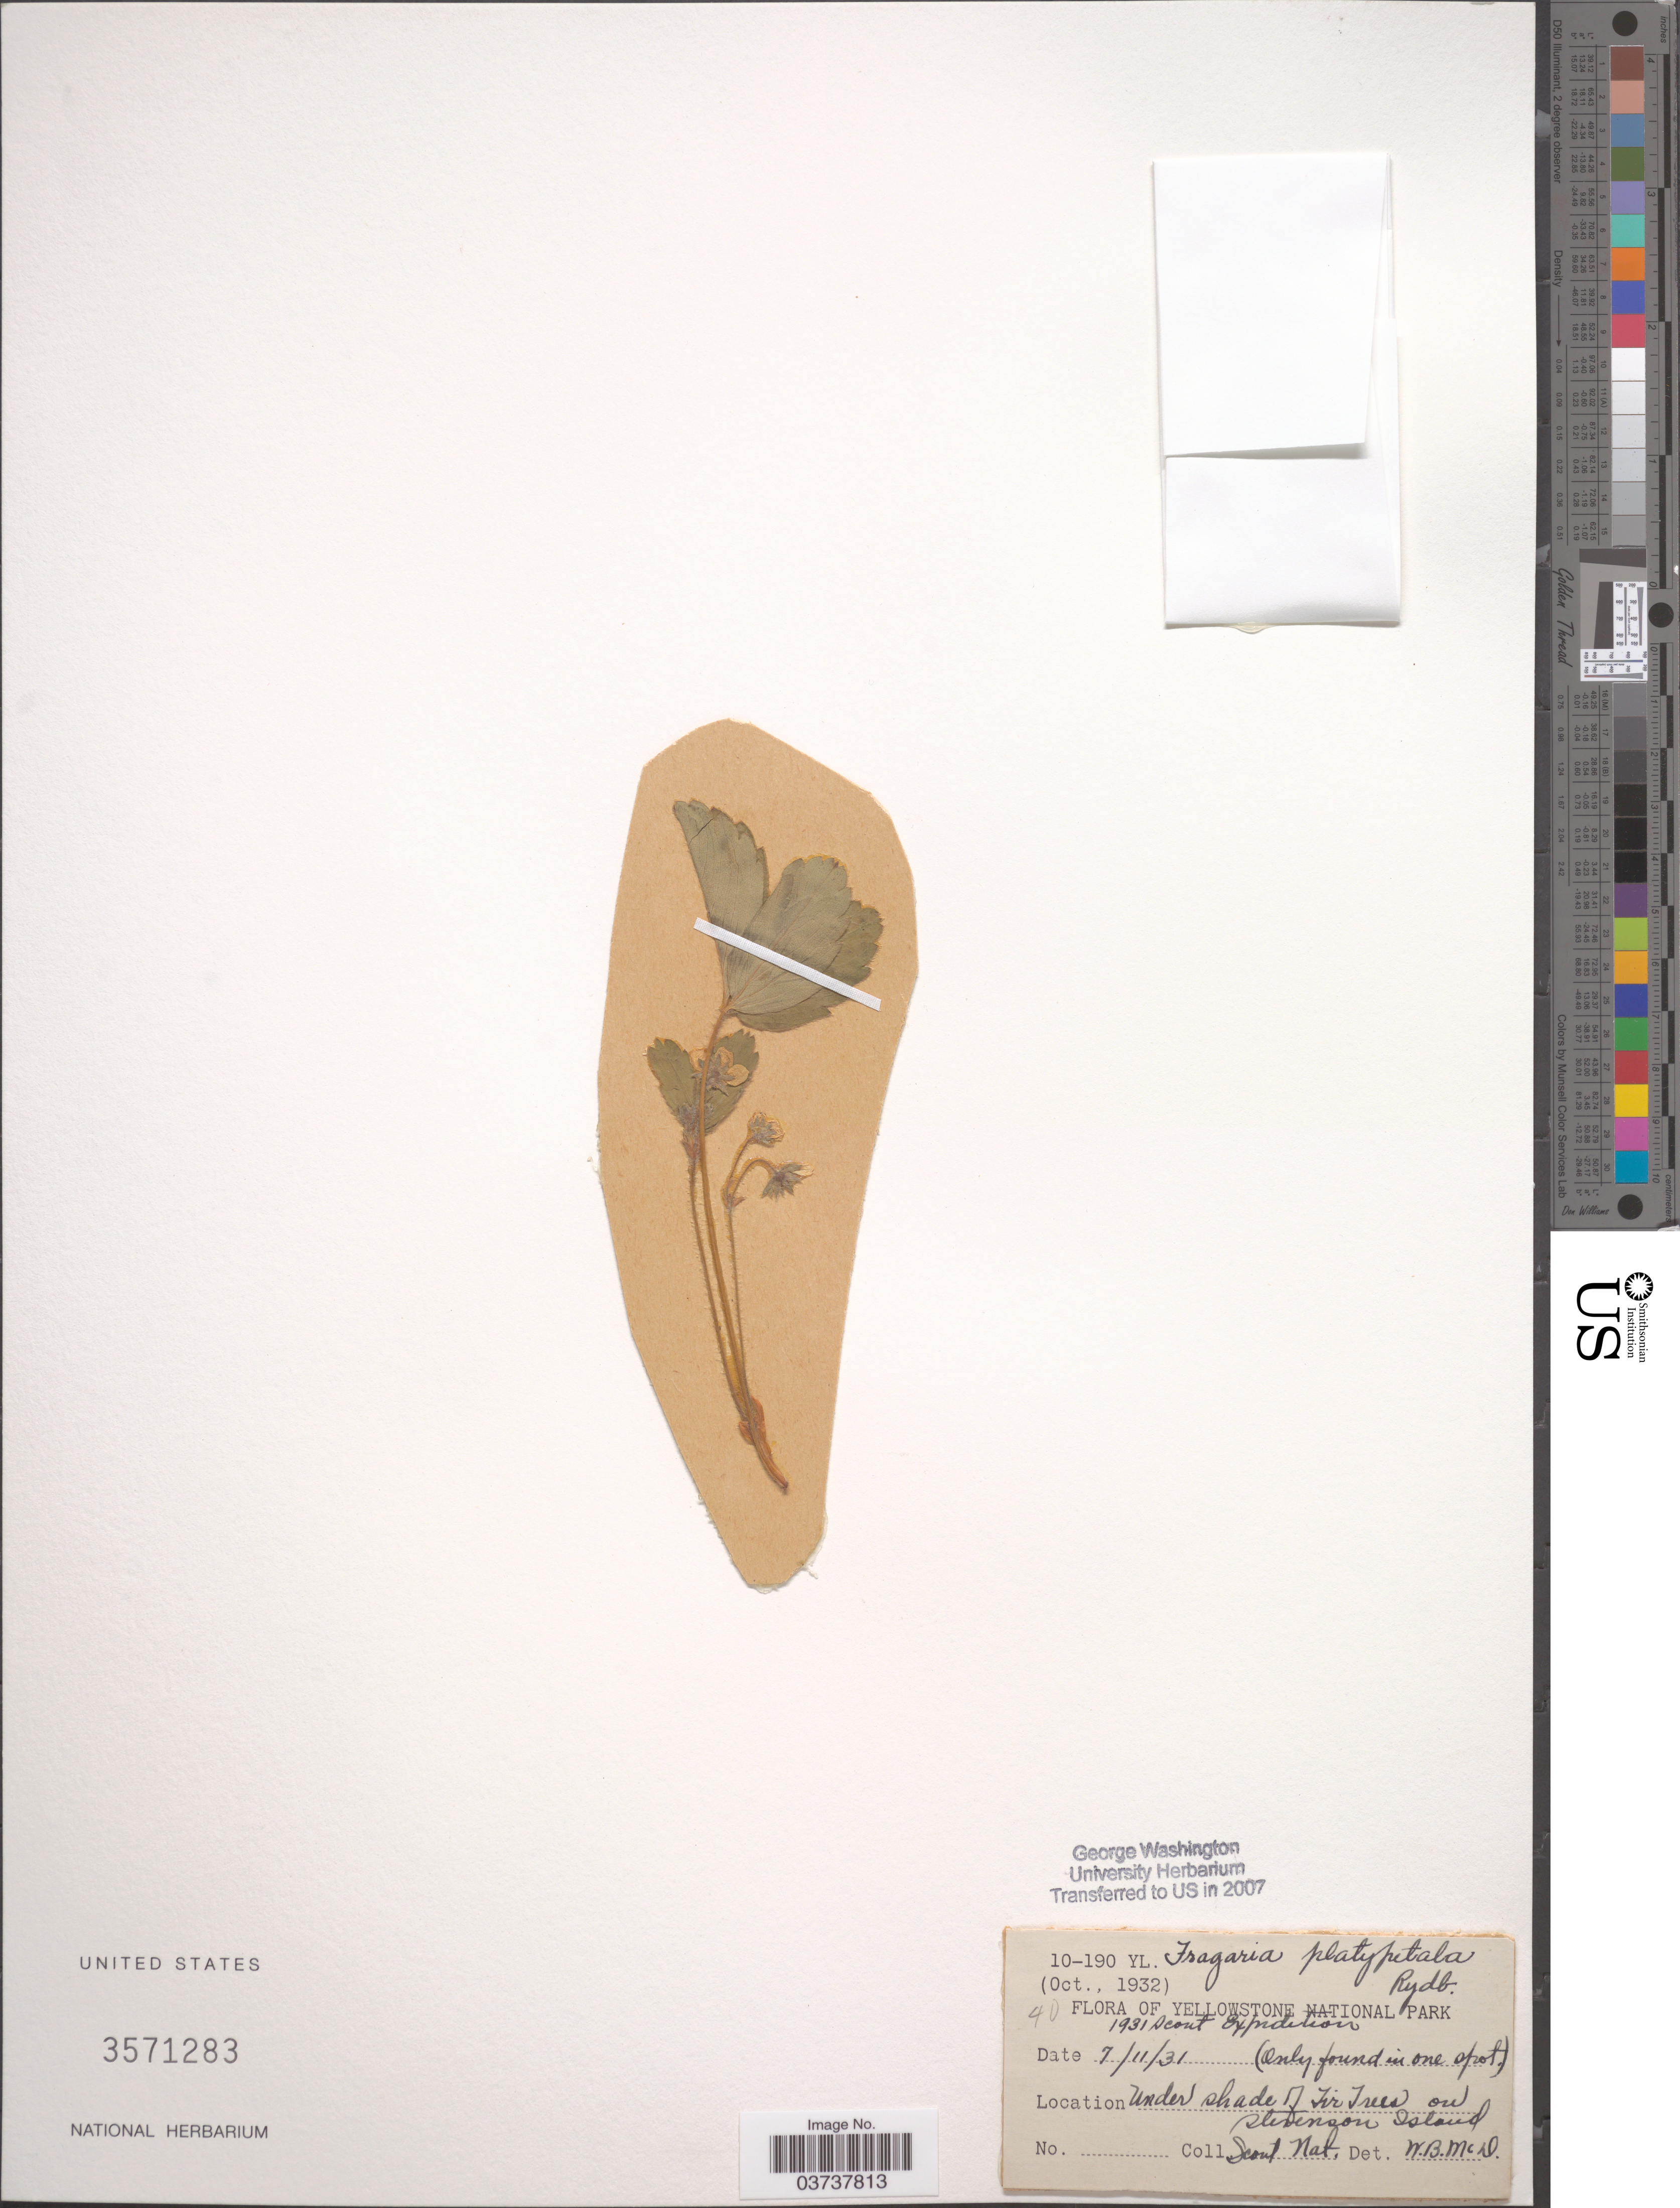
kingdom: Plantae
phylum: Tracheophyta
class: Magnoliopsida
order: Rosales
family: Rosaceae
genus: Fragaria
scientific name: Fragaria virginiana subsp. platypetala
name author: (Rydb.) Staudt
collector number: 40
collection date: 1931-07-11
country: United States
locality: Under shade of Tir Trees on Stevenson Island. Scout Nat.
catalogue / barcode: US 3571283